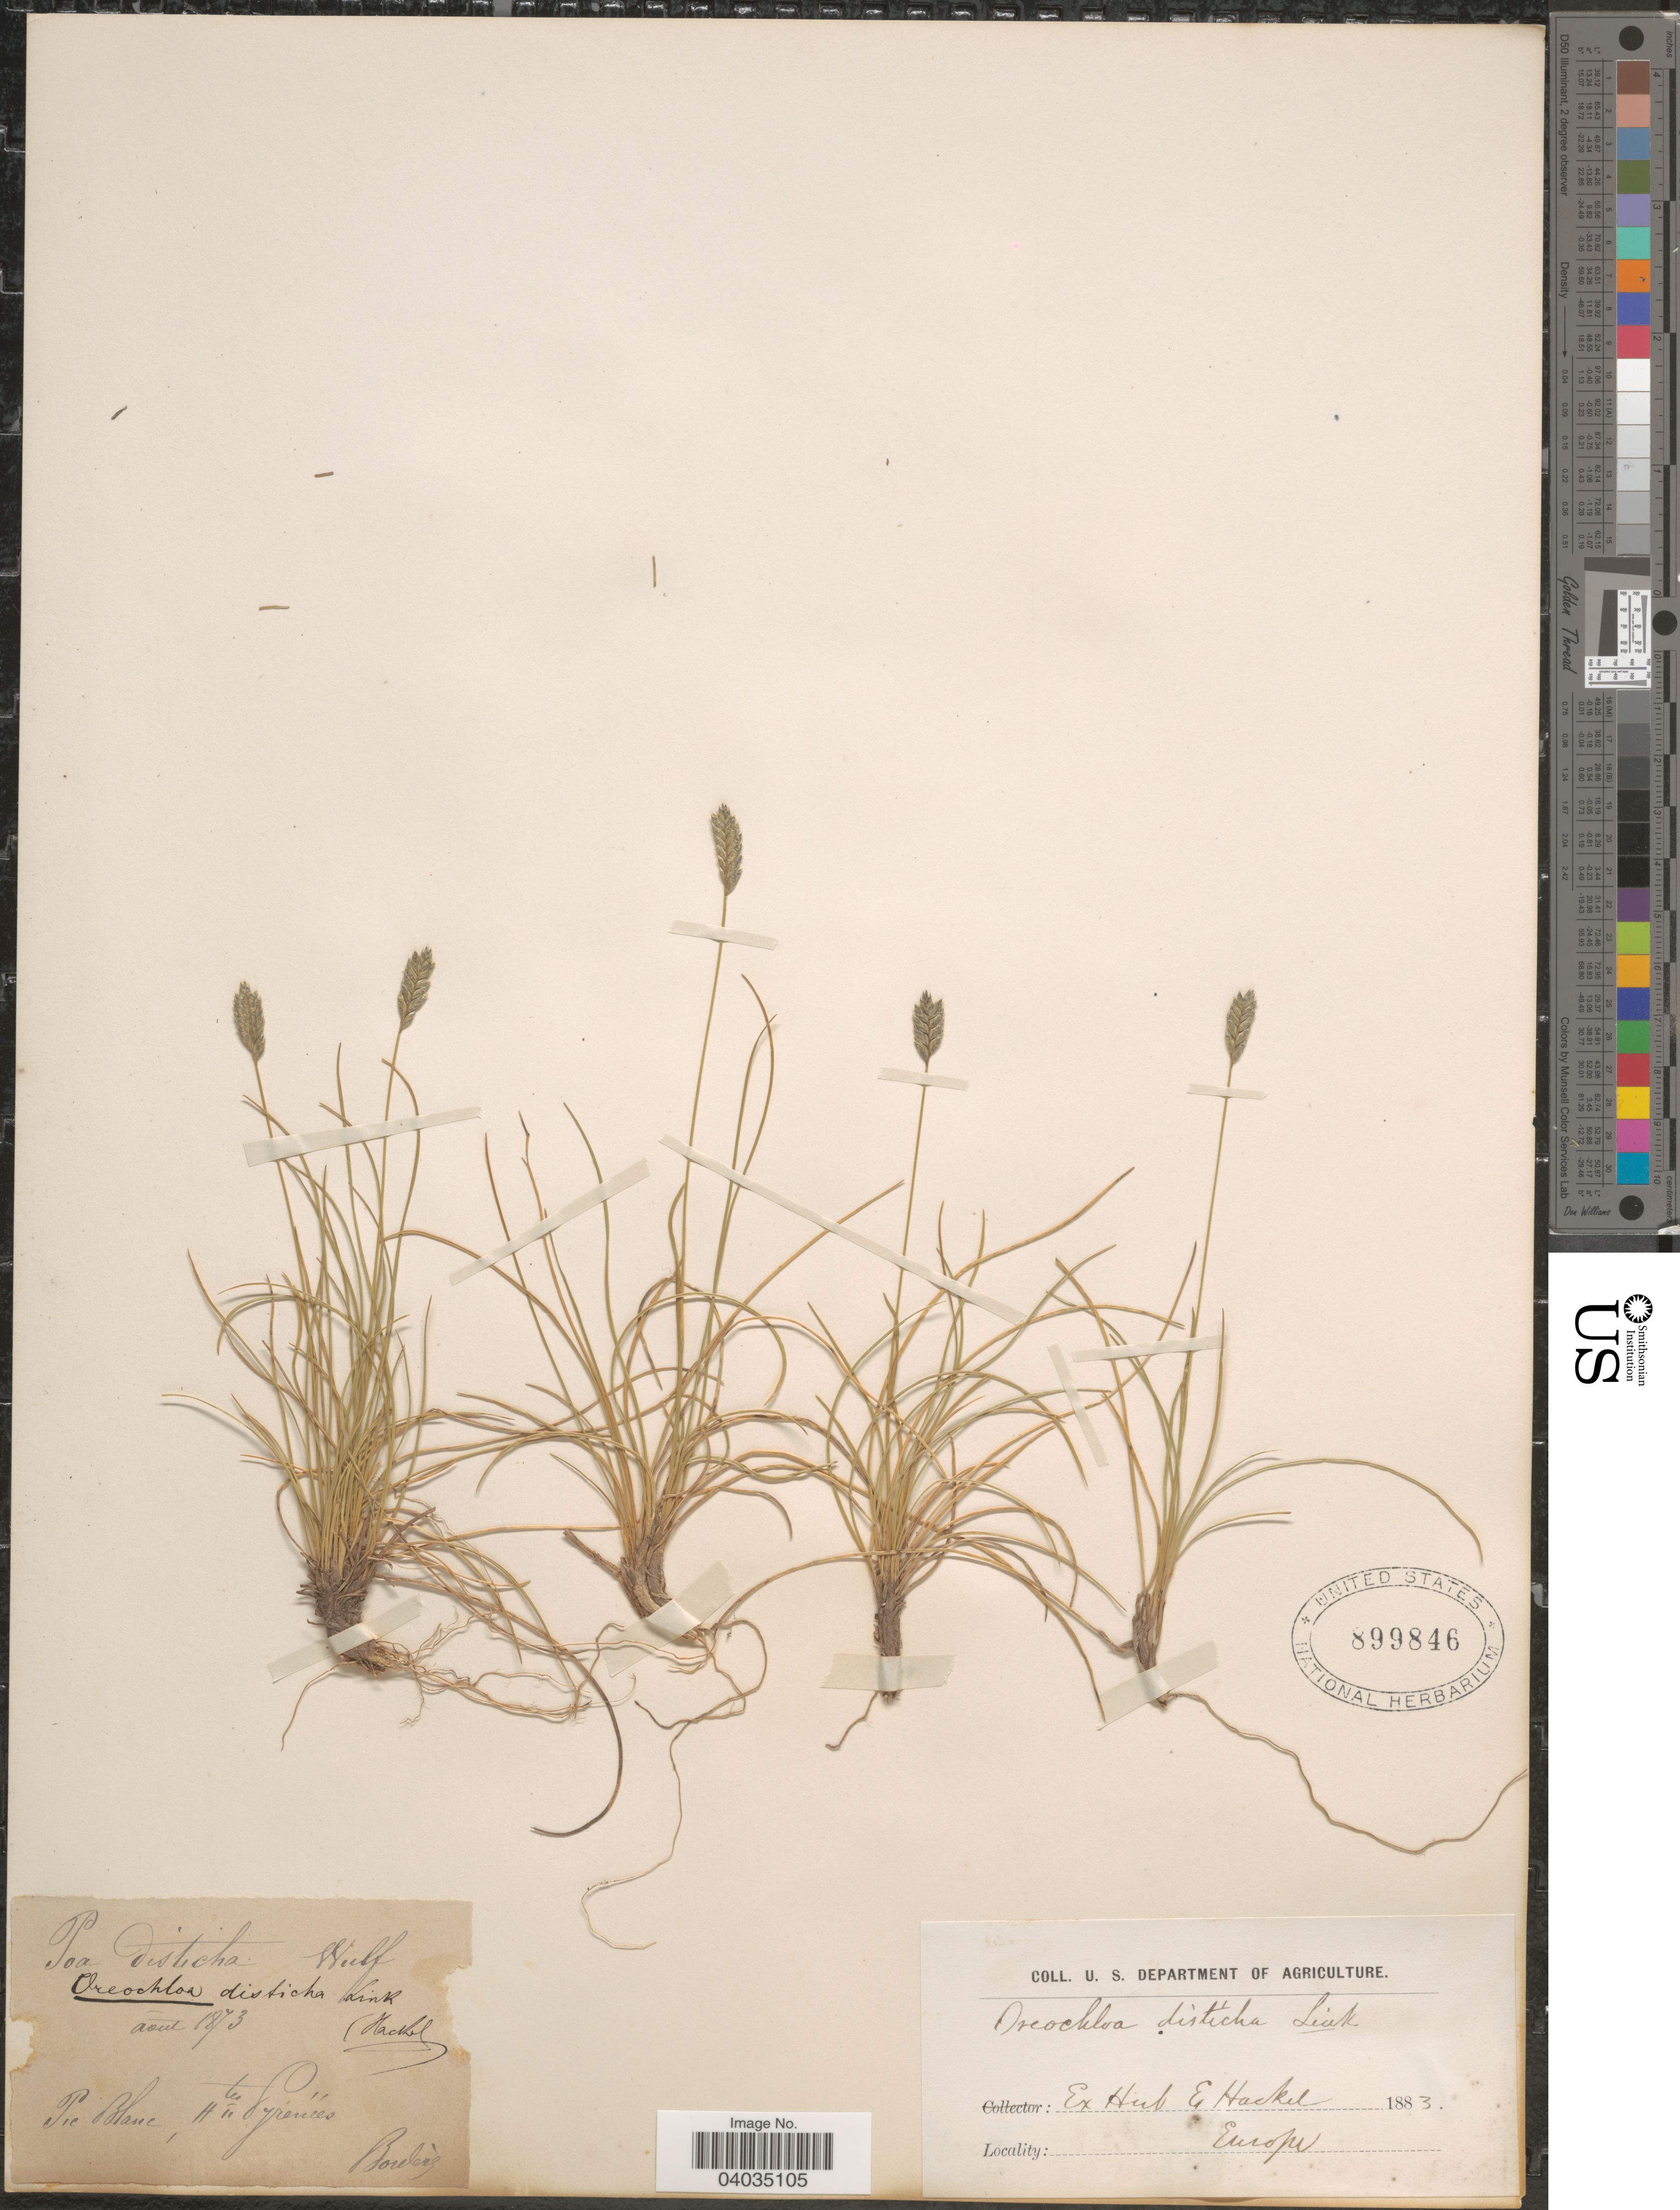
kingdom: Plantae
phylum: Tracheophyta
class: Liliopsida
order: Poales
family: Poaceae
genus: Oreochloa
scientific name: Oreochloa disticha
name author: (Wulfen) Link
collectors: -. Bordère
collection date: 1873-08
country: France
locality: Tic Blanc, Htes Pyrenées.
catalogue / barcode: US 899846